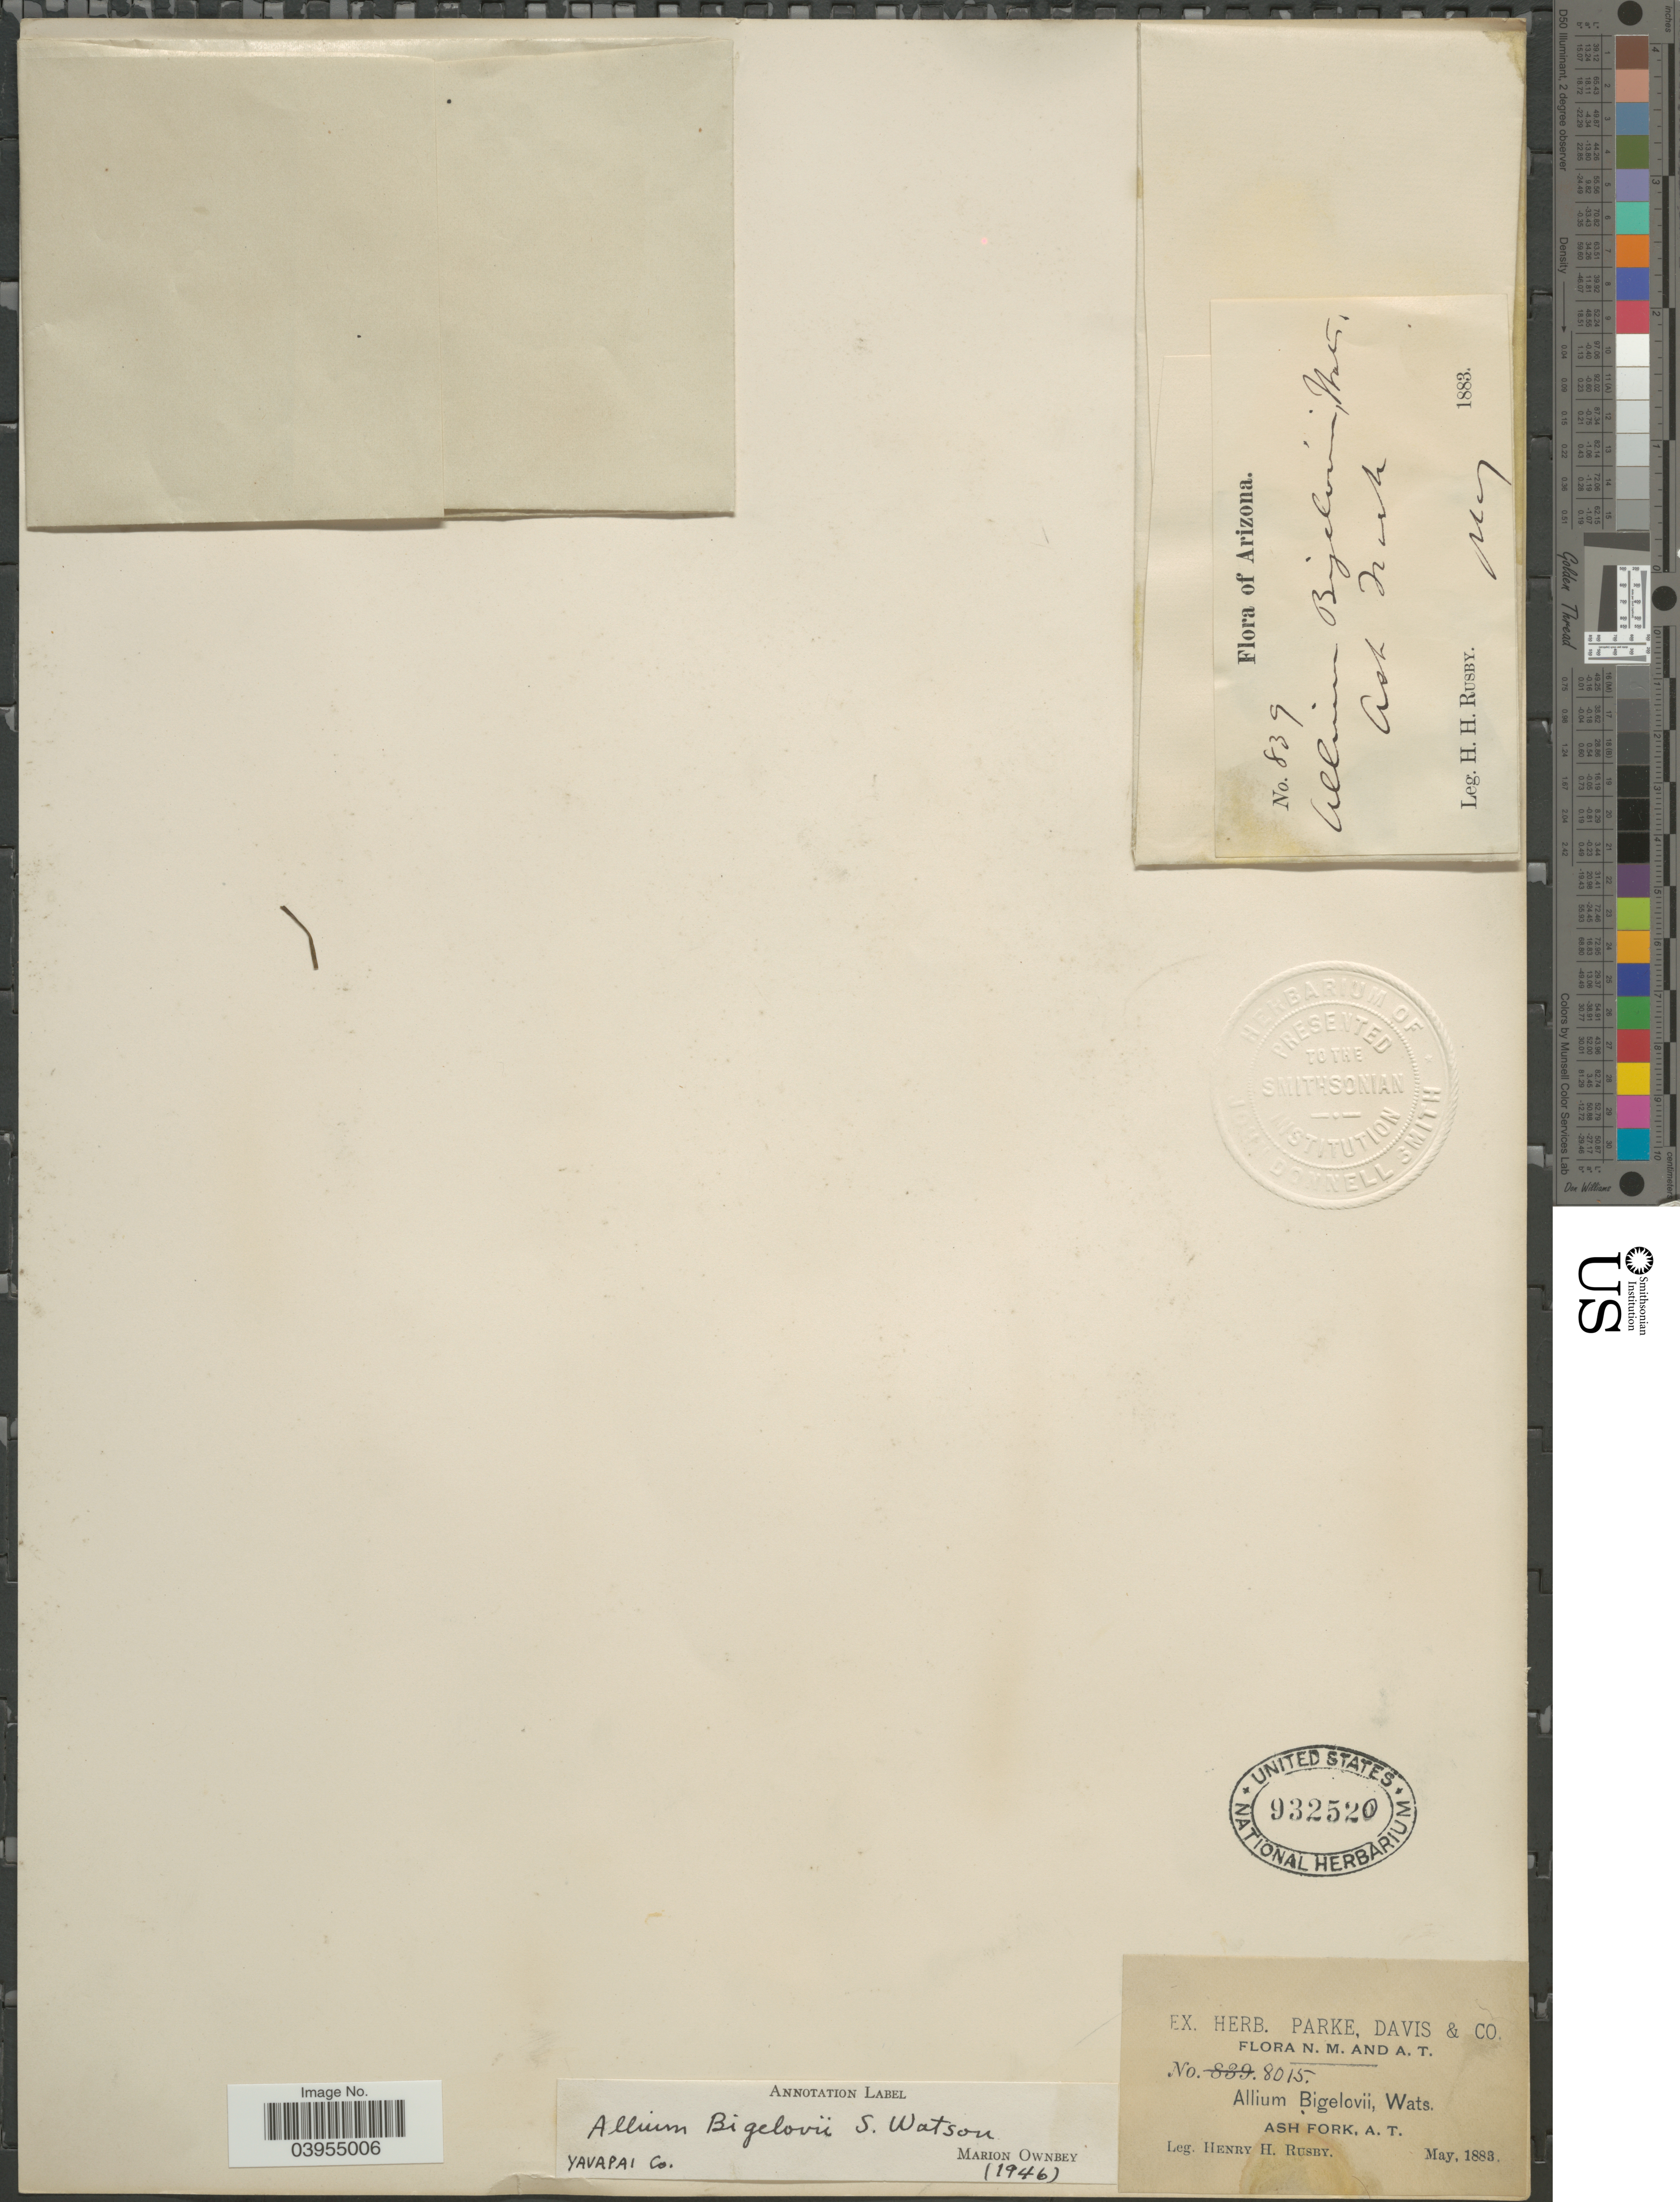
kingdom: Plantae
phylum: Tracheophyta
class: Liliopsida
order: Asparagales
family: Amaryllidaceae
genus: Allium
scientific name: Allium bigelovii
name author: (S. Watson) A.D. Grant & V.E. Grant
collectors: H. H. Rusby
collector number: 8015/839?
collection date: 1883-05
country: United States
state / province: Arizona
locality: Ash Fork, A. T.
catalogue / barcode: US 932520